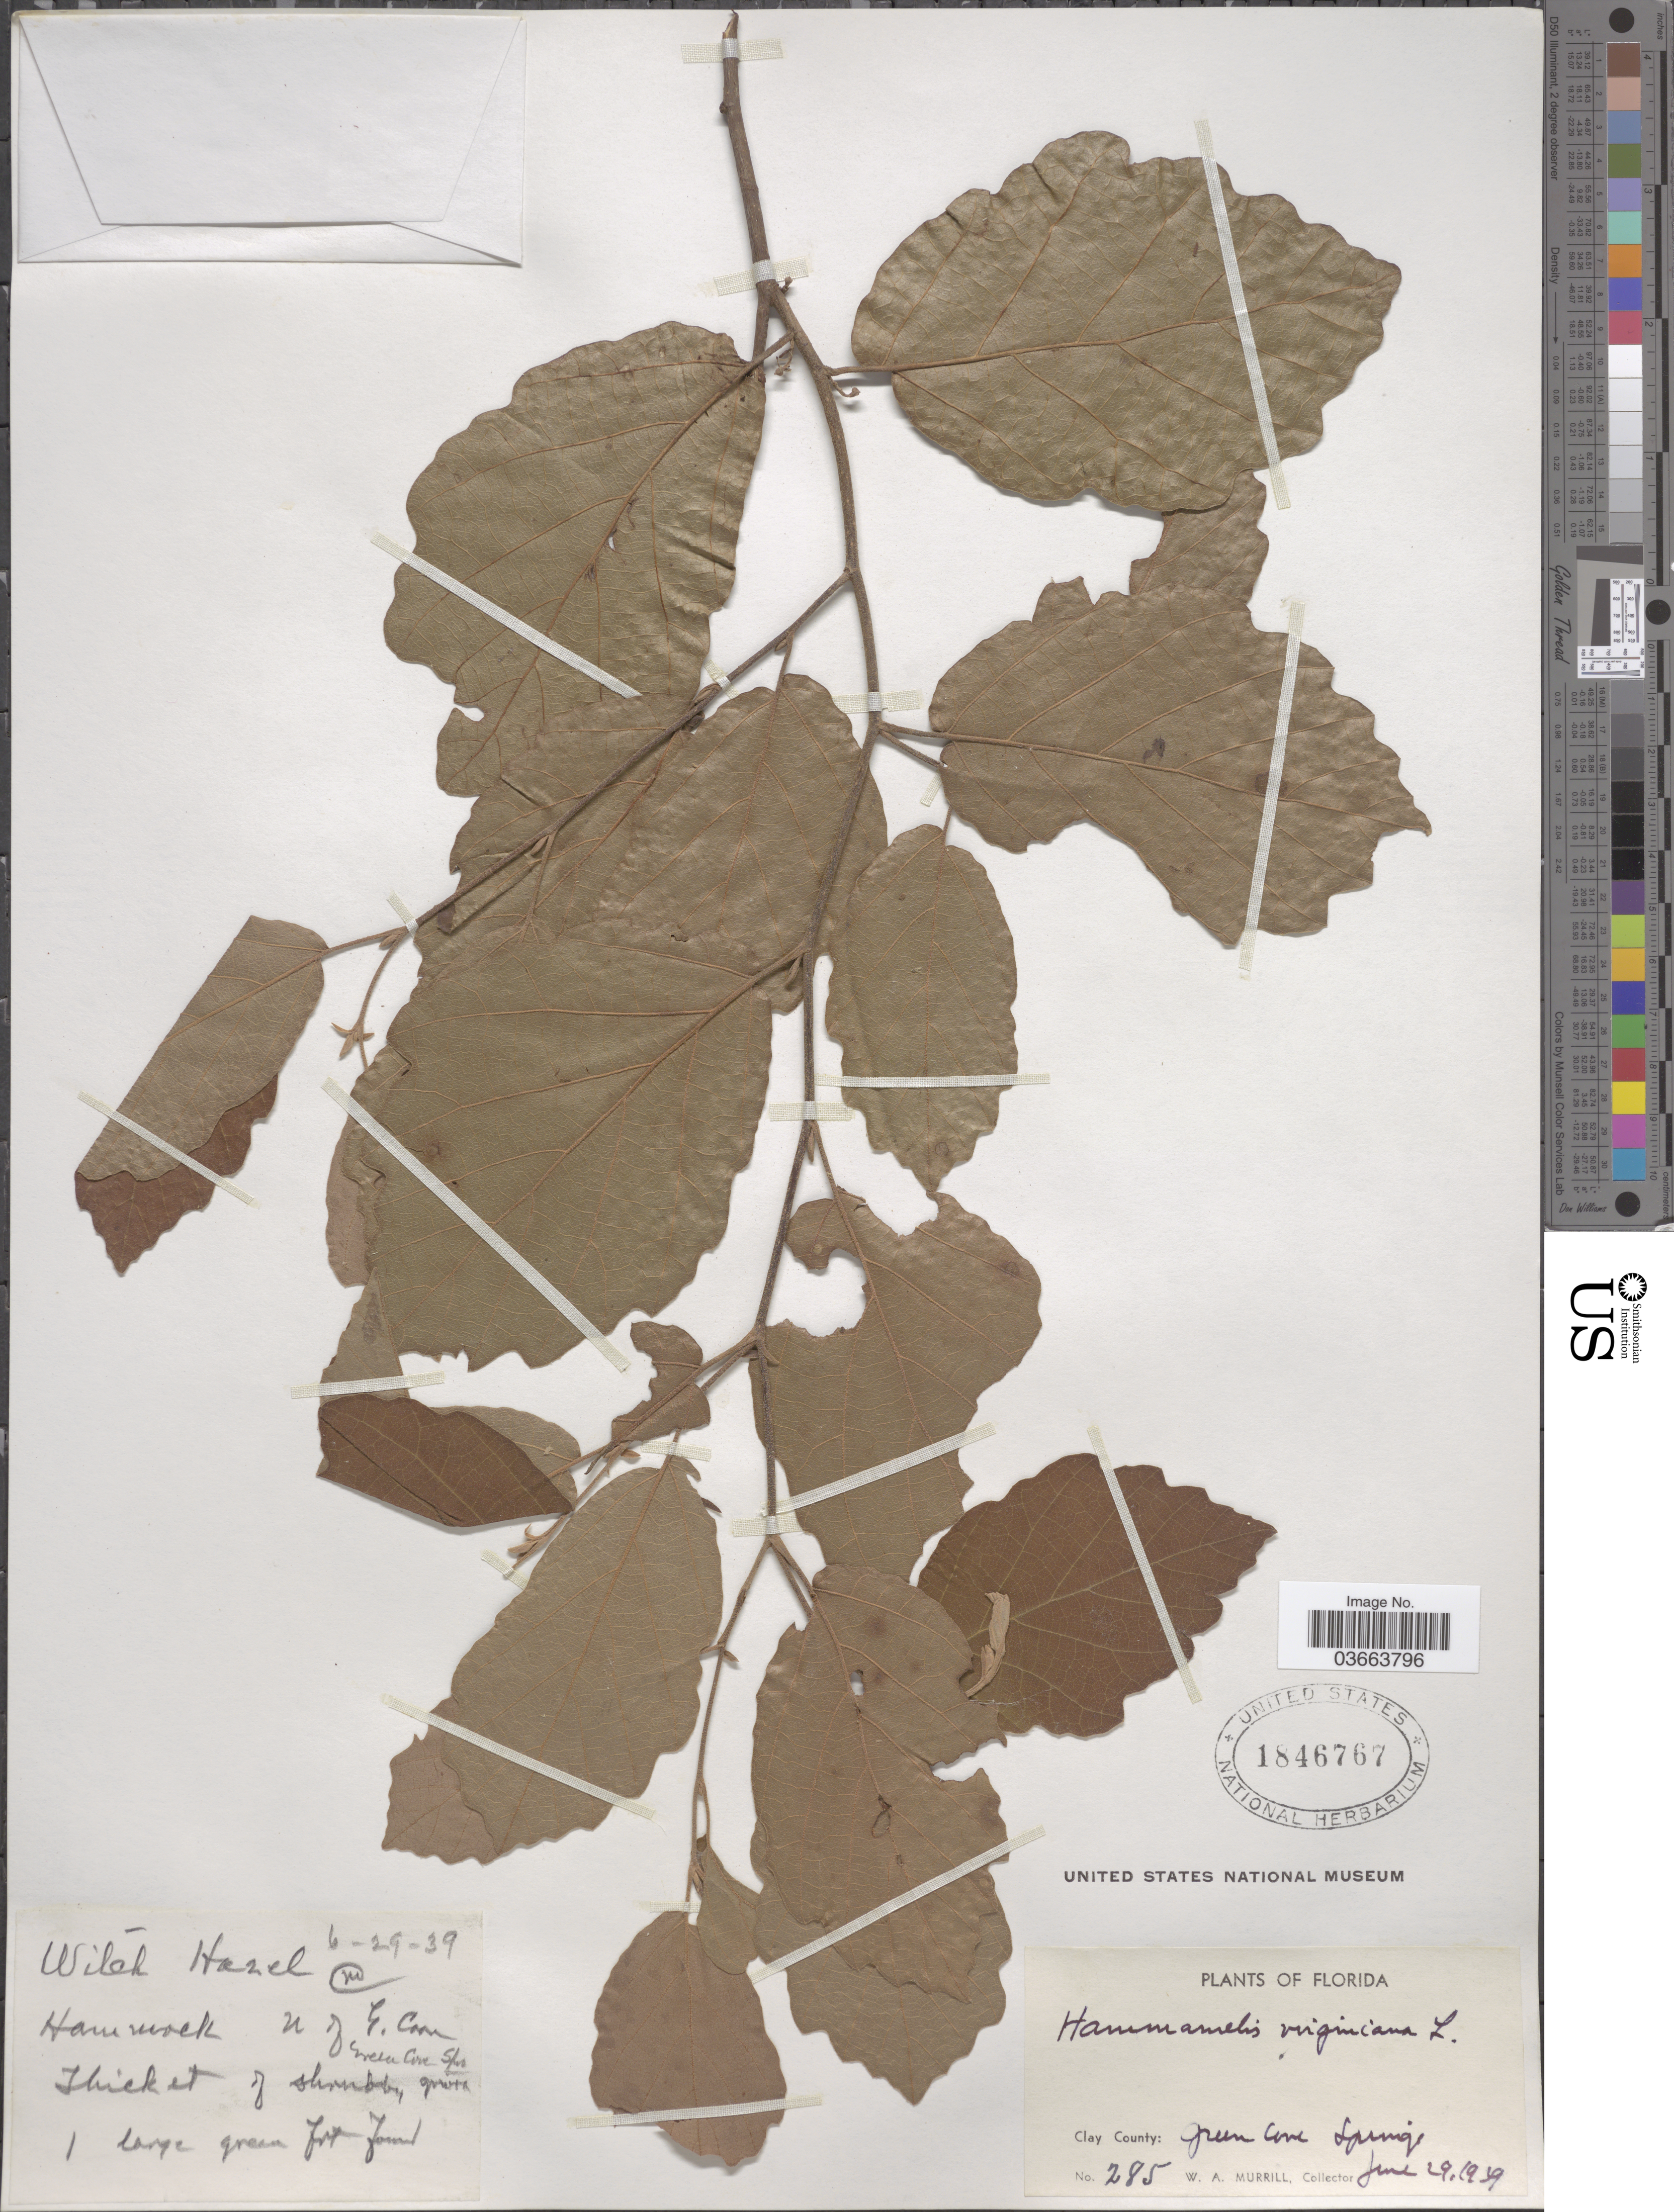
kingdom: Plantae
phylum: Tracheophyta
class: Magnoliopsida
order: Saxifragales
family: Hamamelidaceae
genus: Hamamelis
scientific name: Hamamelis macrophylla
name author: Pursh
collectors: W. A. Murrill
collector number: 285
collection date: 1939-06-29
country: United States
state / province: Florida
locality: Clay County: Green Cove Springs.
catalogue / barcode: US 1846767